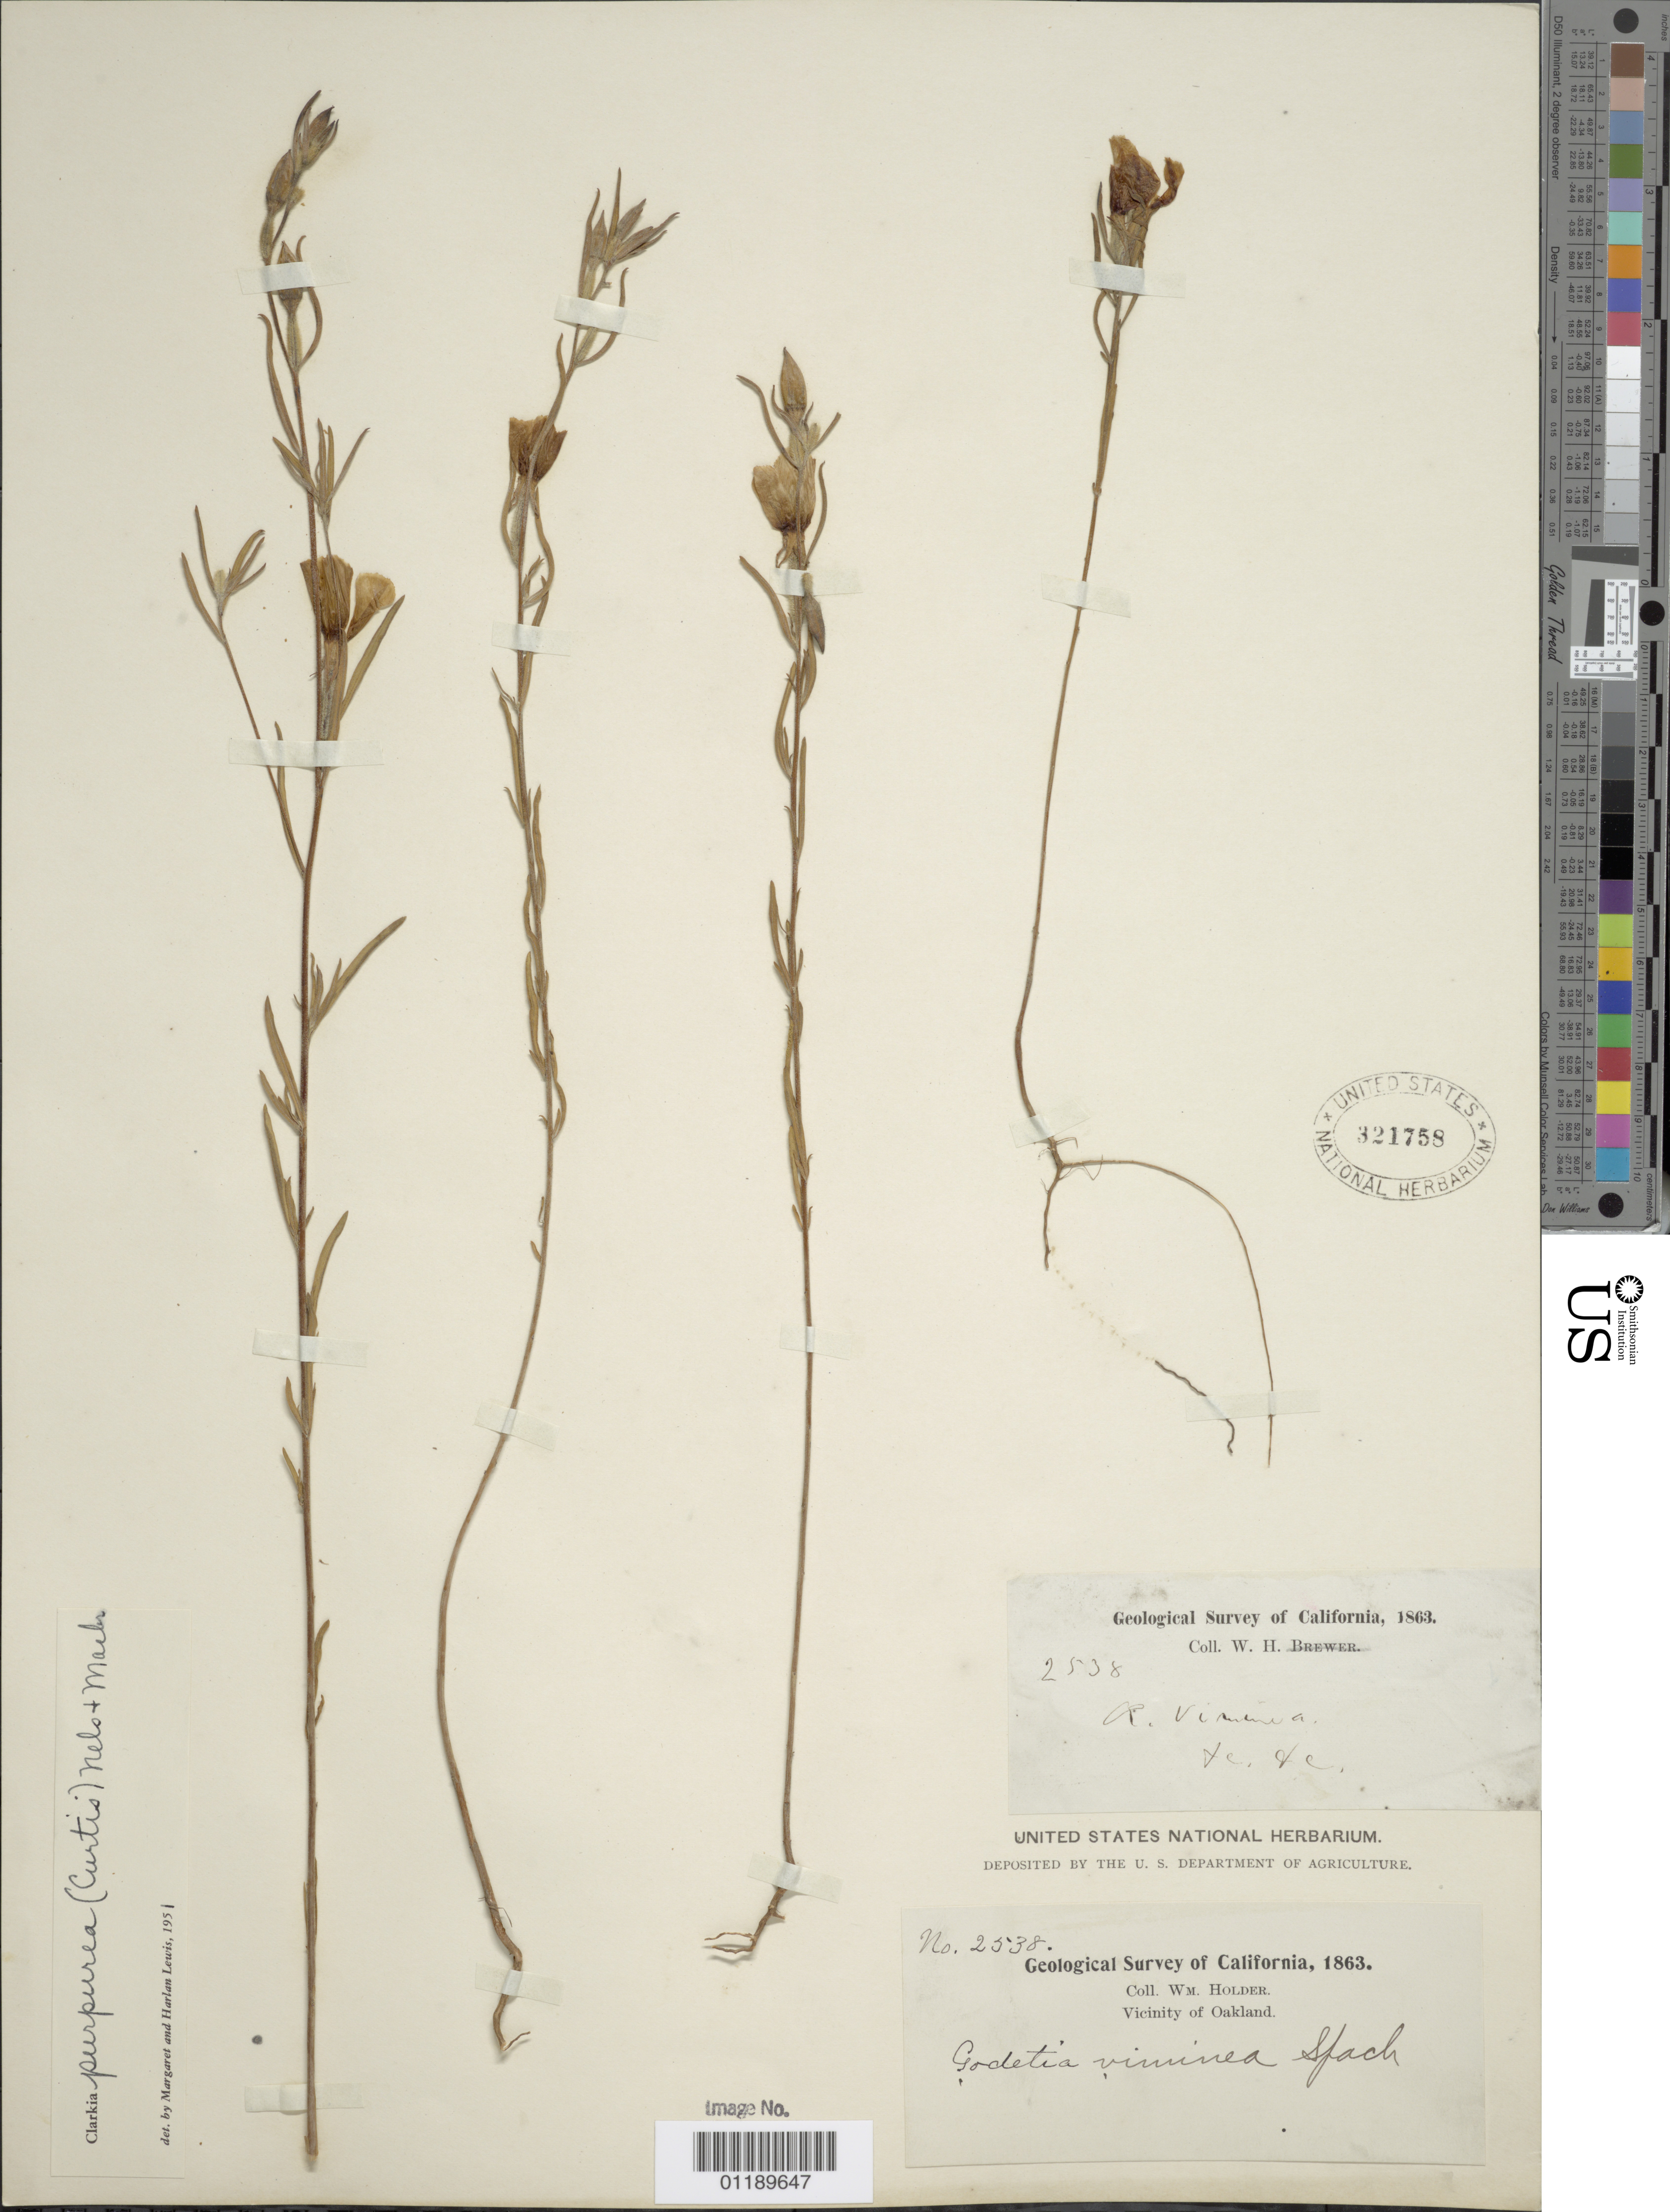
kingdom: Plantae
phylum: Tracheophyta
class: Magnoliopsida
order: Myrtales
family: Onagraceae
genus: Clarkia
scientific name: Clarkia purpurea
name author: (Curtis) A. Nelson & J.F. Macbr.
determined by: Lewis, --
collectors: W. Holder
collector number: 2538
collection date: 1863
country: United States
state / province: California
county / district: Alameda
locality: Vicinity of Oakland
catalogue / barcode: US 321758